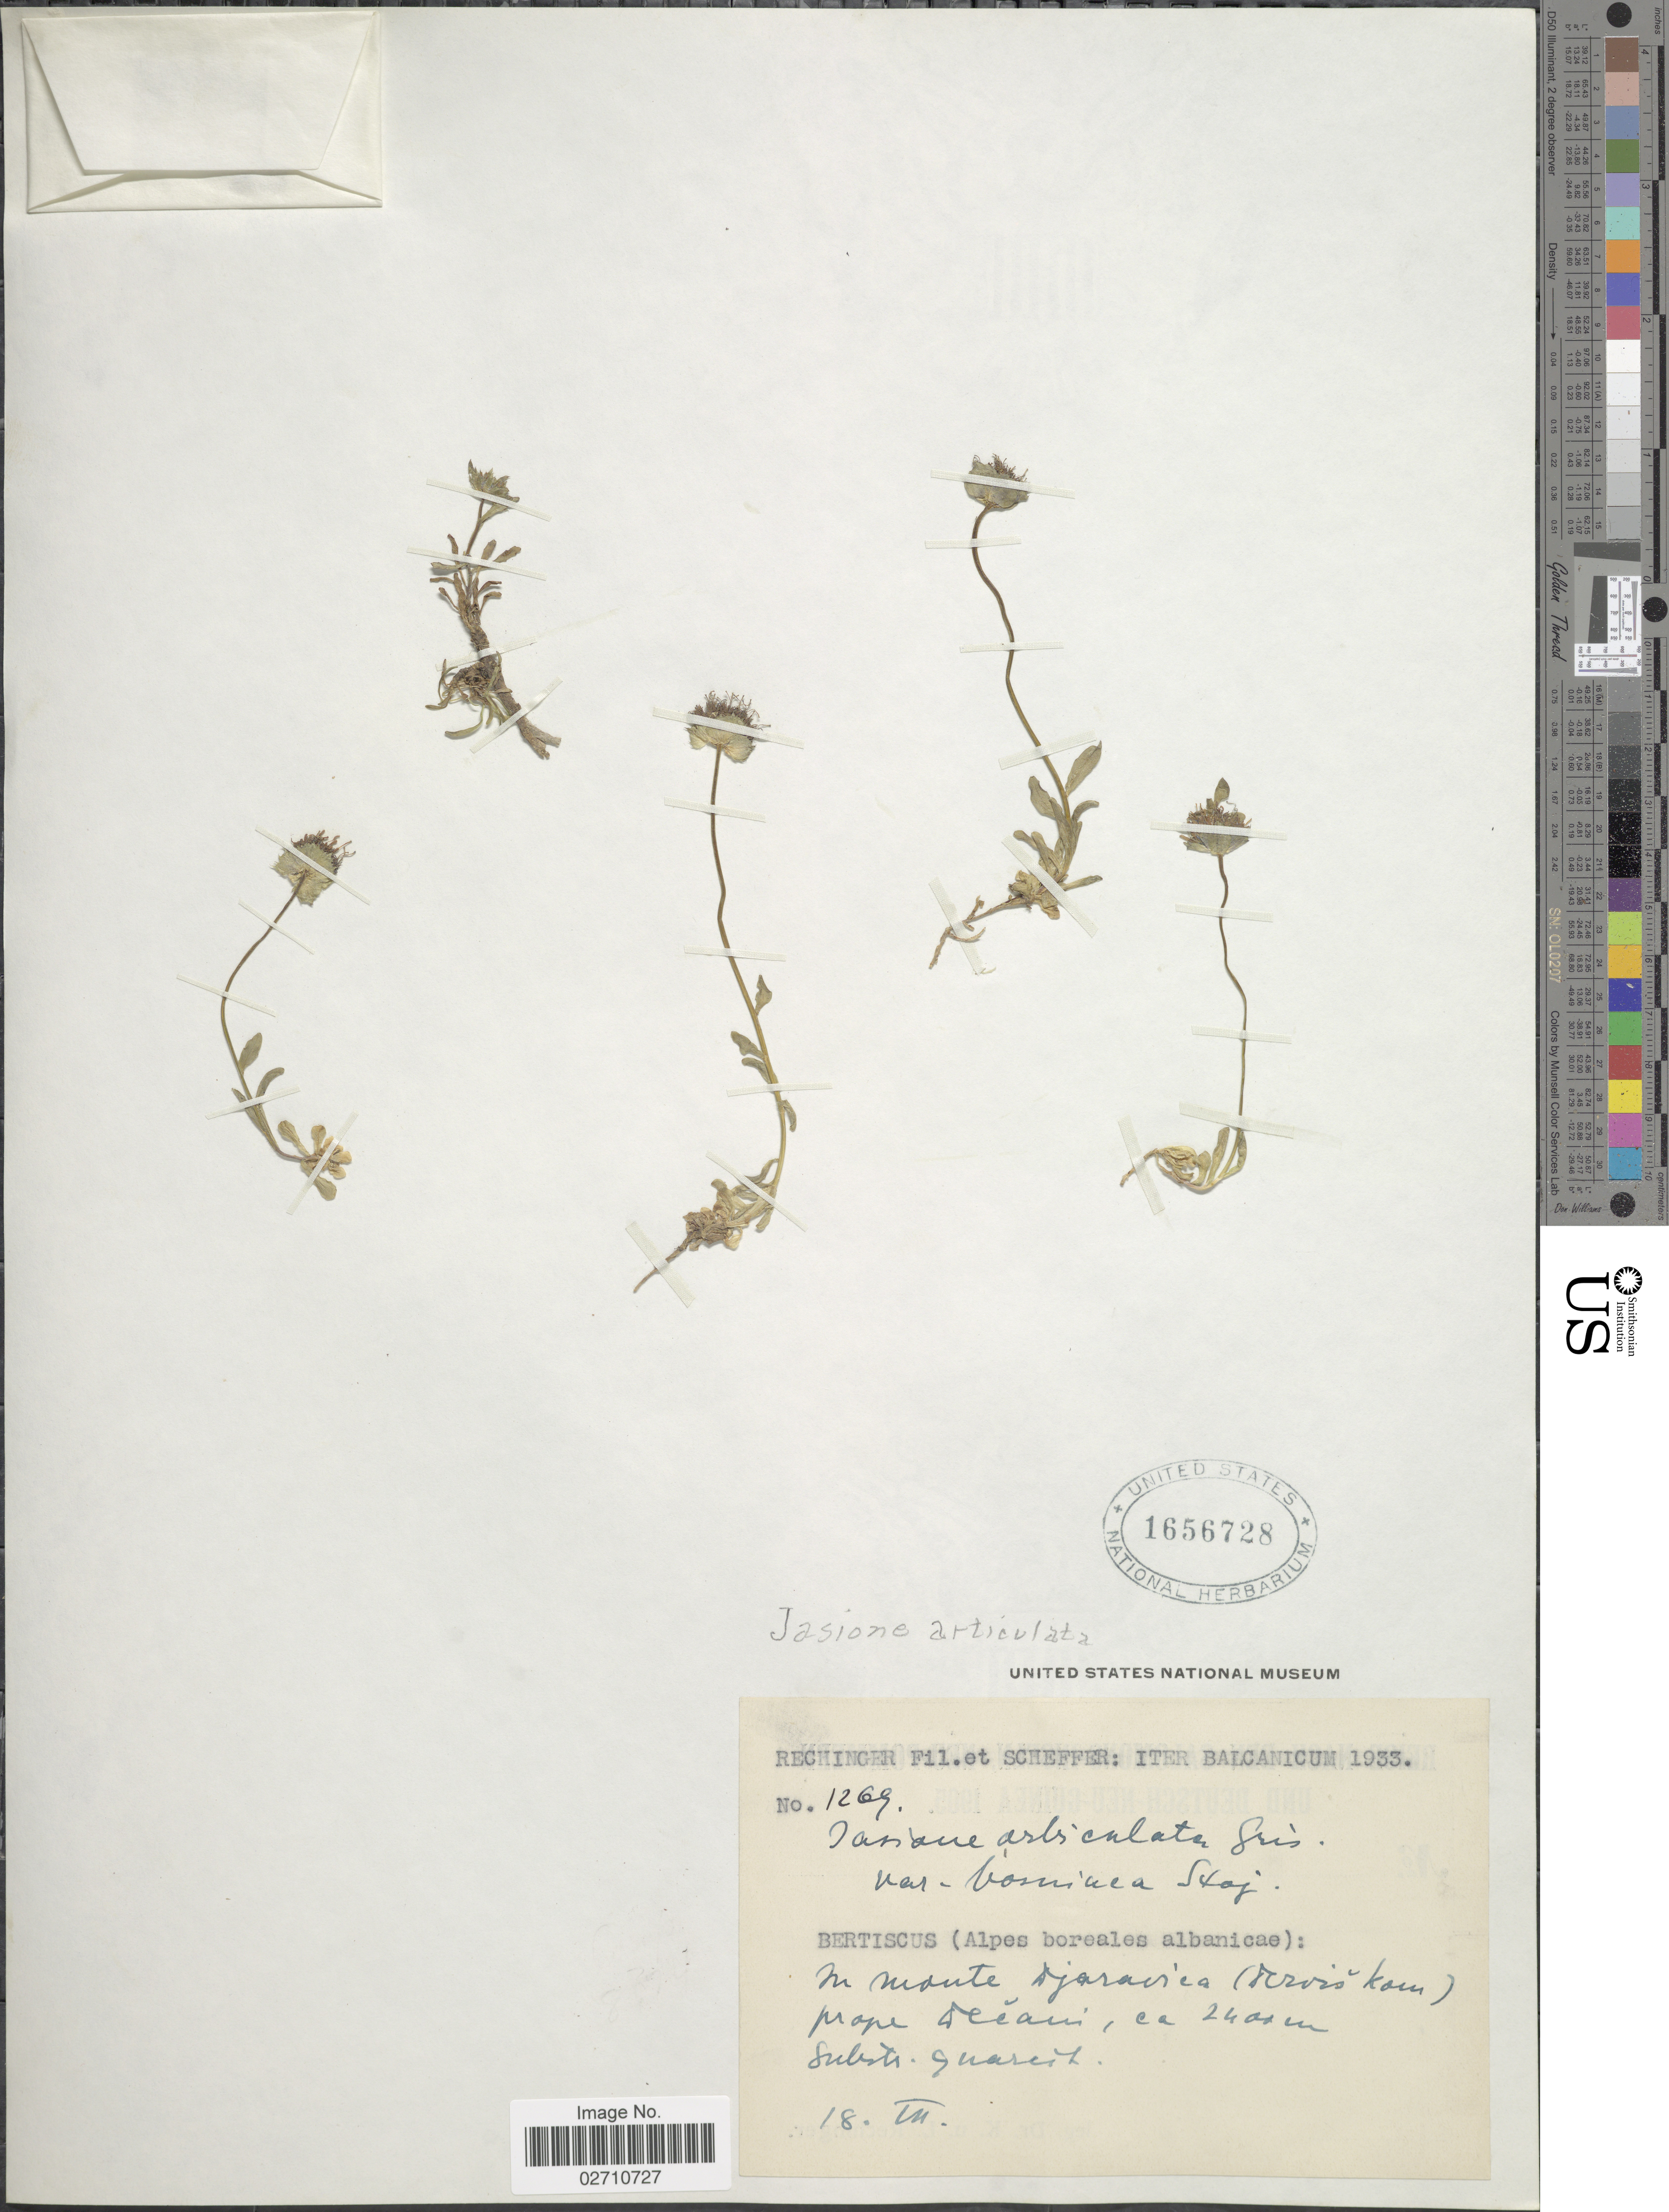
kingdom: Plantae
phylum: Tracheophyta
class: Magnoliopsida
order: Asterales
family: Campanulaceae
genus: Jasione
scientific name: Jasione orbiculata var. bosniaca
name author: Stoj.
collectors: -- Rechinger & Scheffer, --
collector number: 1269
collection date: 1933-07-18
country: Albania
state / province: Shkoder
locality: Balcanicum. Bertiscus (Alpes boreales albanicae): In monte Djarairea (Mrviskom) prope Dceain [interpreted]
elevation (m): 2400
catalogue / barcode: US 1656728